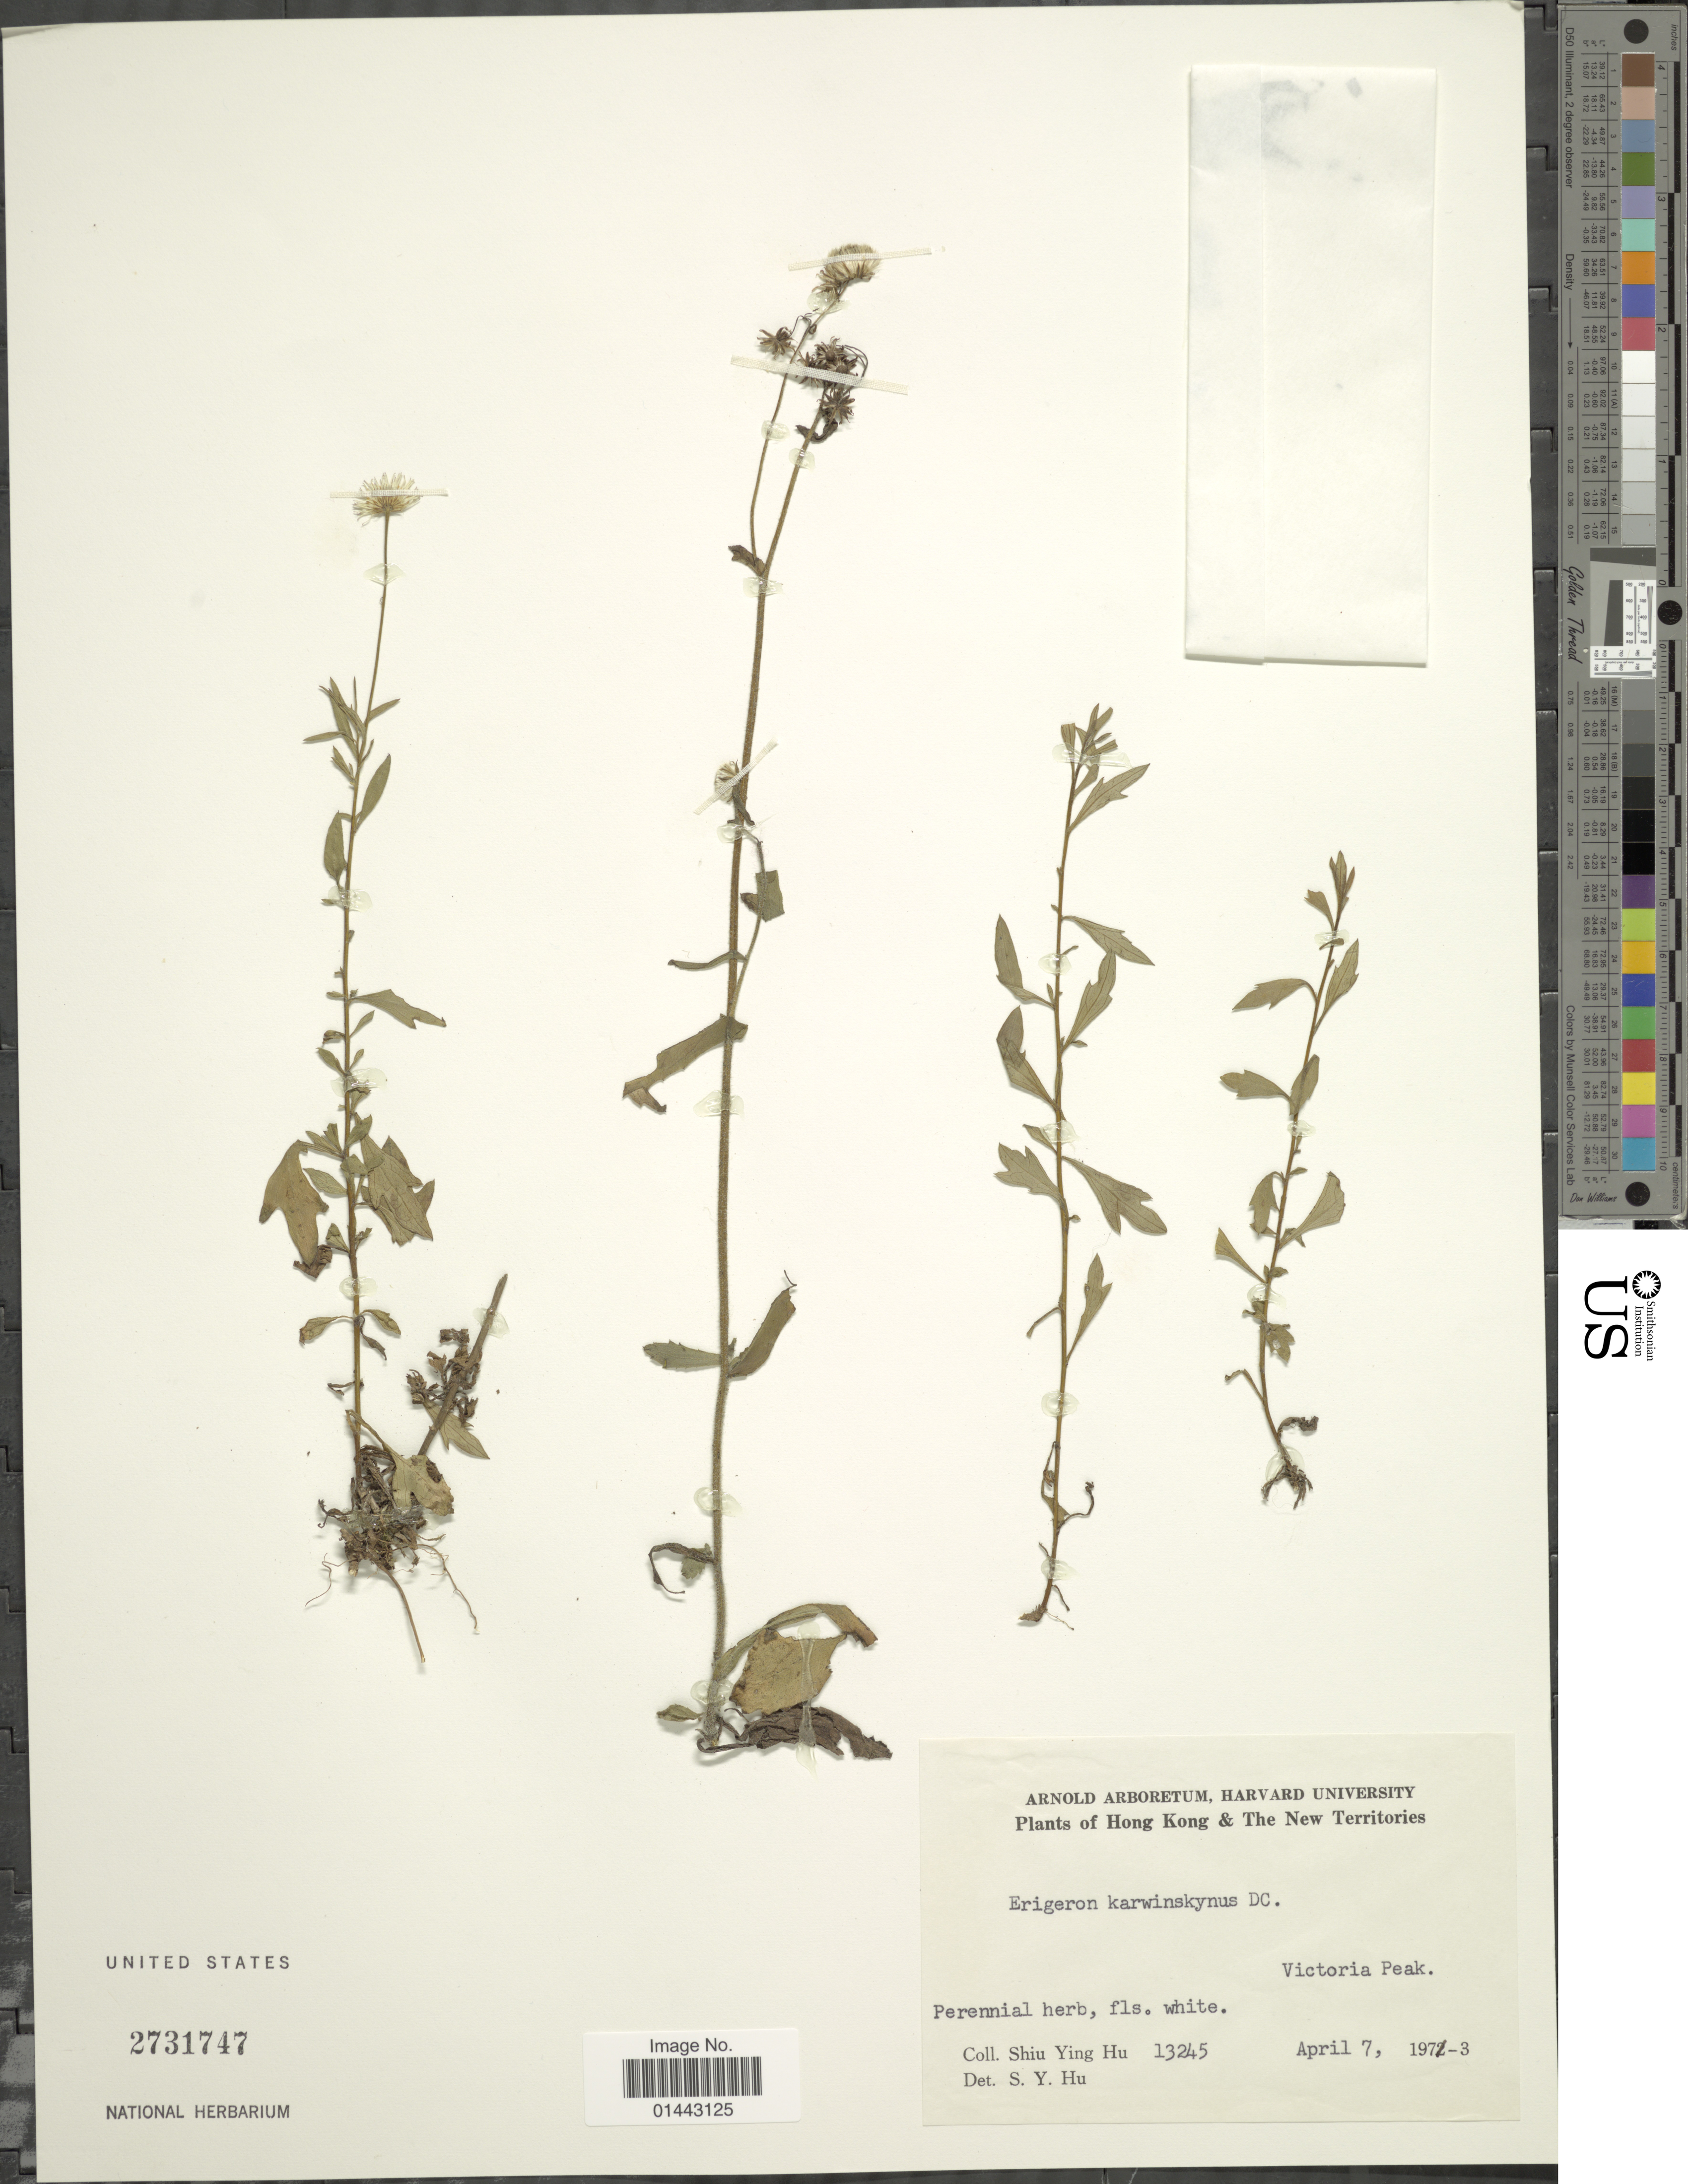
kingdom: Plantae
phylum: Tracheophyta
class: Magnoliopsida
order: Asterales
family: Asteraceae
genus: Erigeron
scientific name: Erigeron karvinskianus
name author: DC.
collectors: S. Y. Hu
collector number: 13245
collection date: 1971-04-07/1973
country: China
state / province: Hong Kong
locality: Hong Kong & The New Territories, Victoria Peak.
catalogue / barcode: US 2731747